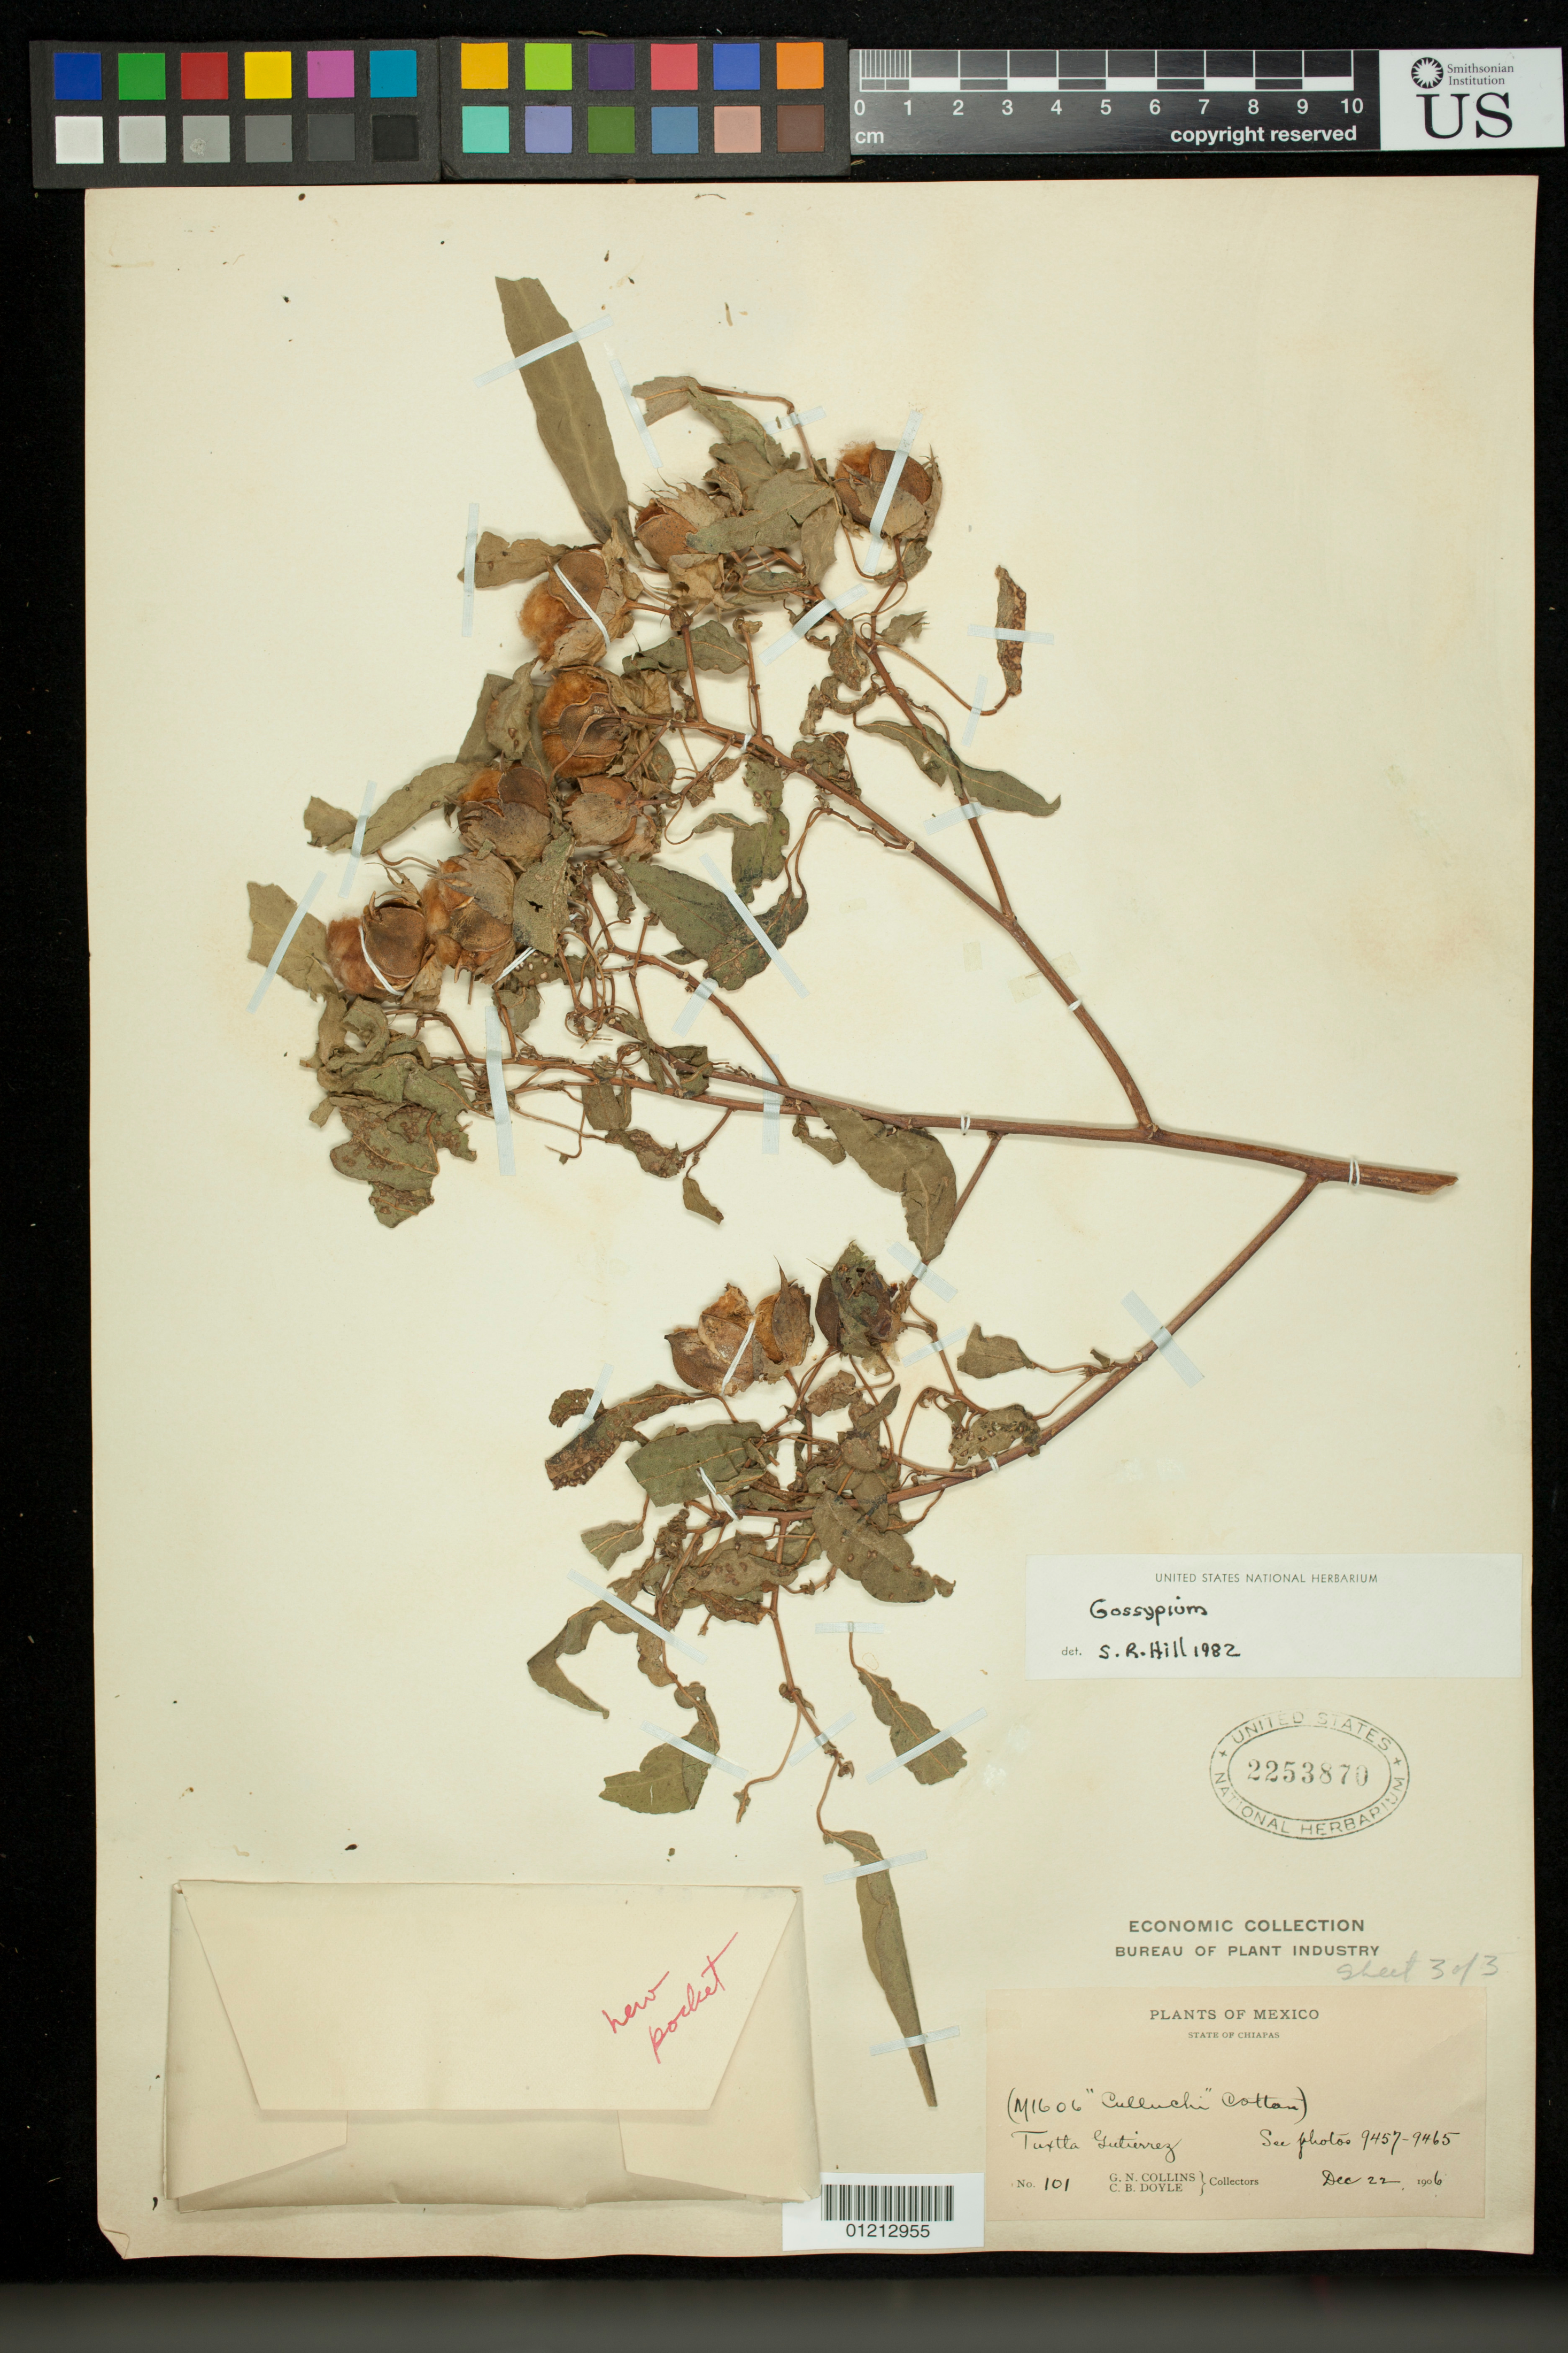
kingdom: Plantae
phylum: Tracheophyta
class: Magnoliopsida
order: Malvales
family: Malvaceae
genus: Gossypium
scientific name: Gossypium sp.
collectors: G. N. Collins & C. Doyle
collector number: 101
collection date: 1906-12-22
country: Mexico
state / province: Chiapas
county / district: Tuxtla Gutierrez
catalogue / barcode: US 2253870